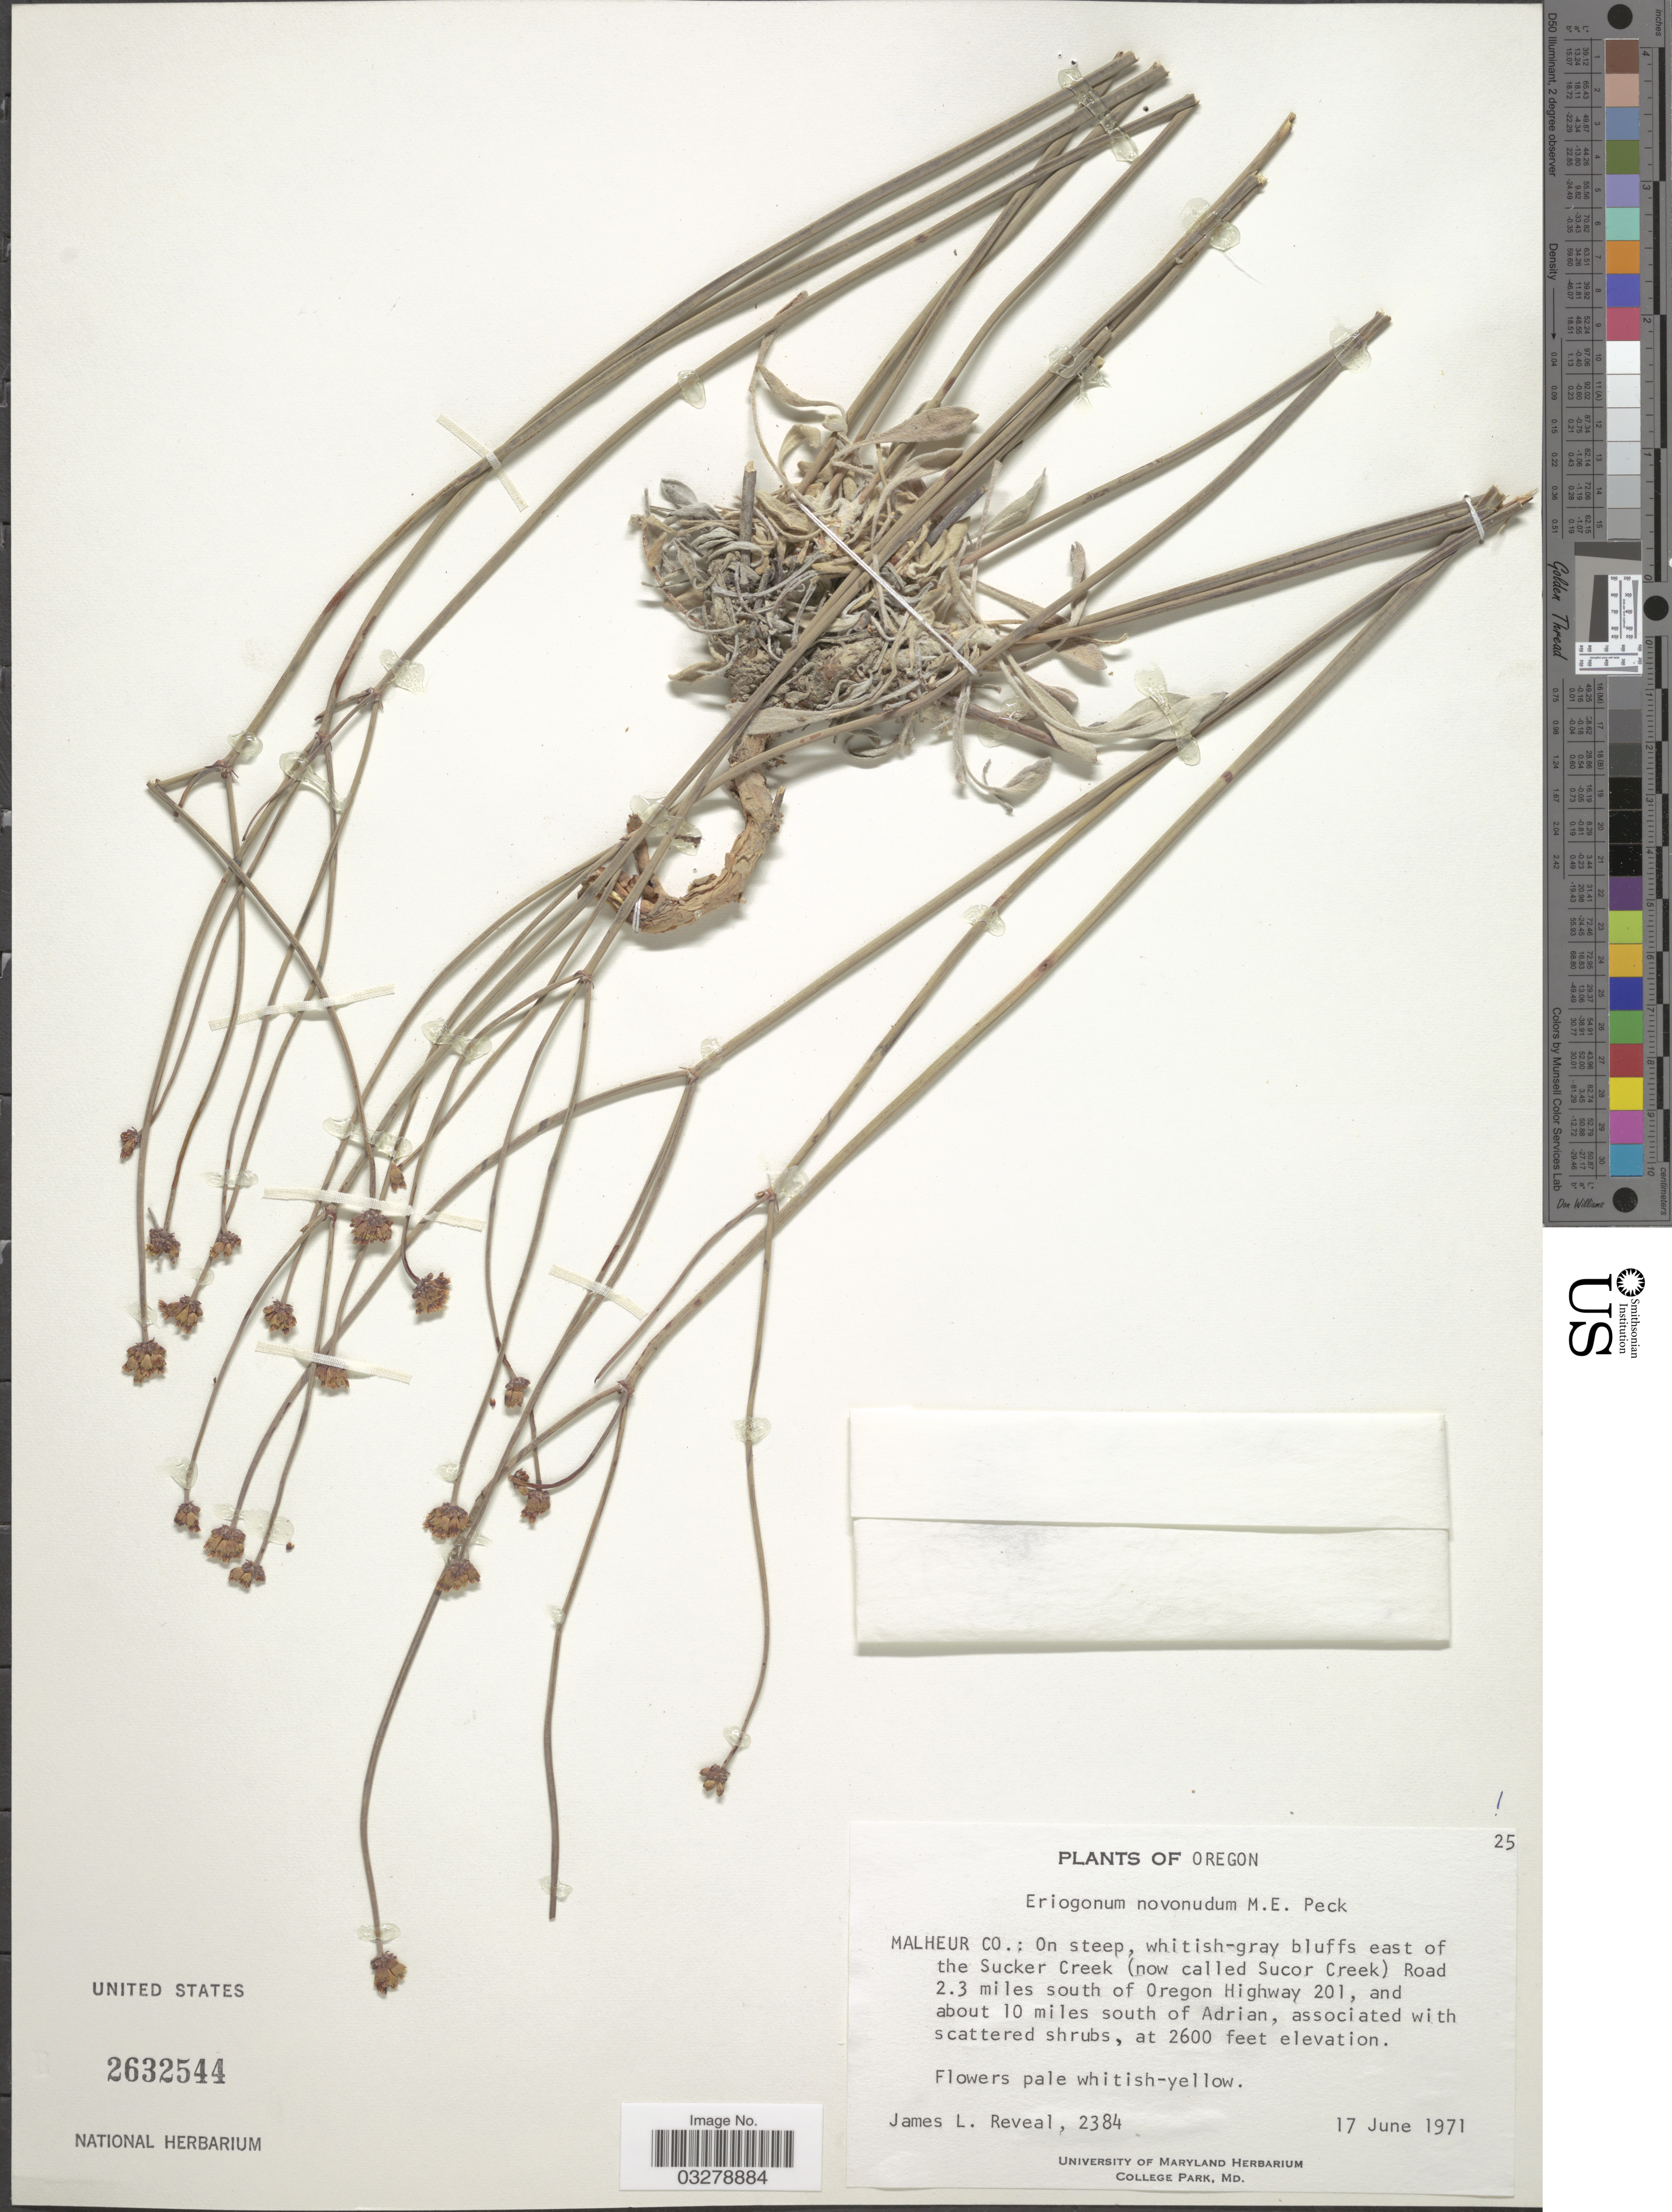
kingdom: Plantae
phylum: Tracheophyta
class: Magnoliopsida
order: Caryophyllales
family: Polygonaceae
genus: Eriogonum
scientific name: Eriogonum novonudum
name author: M. Peck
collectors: J. L. Reveal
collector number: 2384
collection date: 1971-06-17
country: United States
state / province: Oregon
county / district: Malheur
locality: Malheur Co.: On steep, whitish-gray bluffs east of the Sucker Creek (now called Sucor Creek) Road 2.3 miles south of Oregon Highway 201, and about 10 miles south of Adrian.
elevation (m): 792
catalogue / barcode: US 2632544